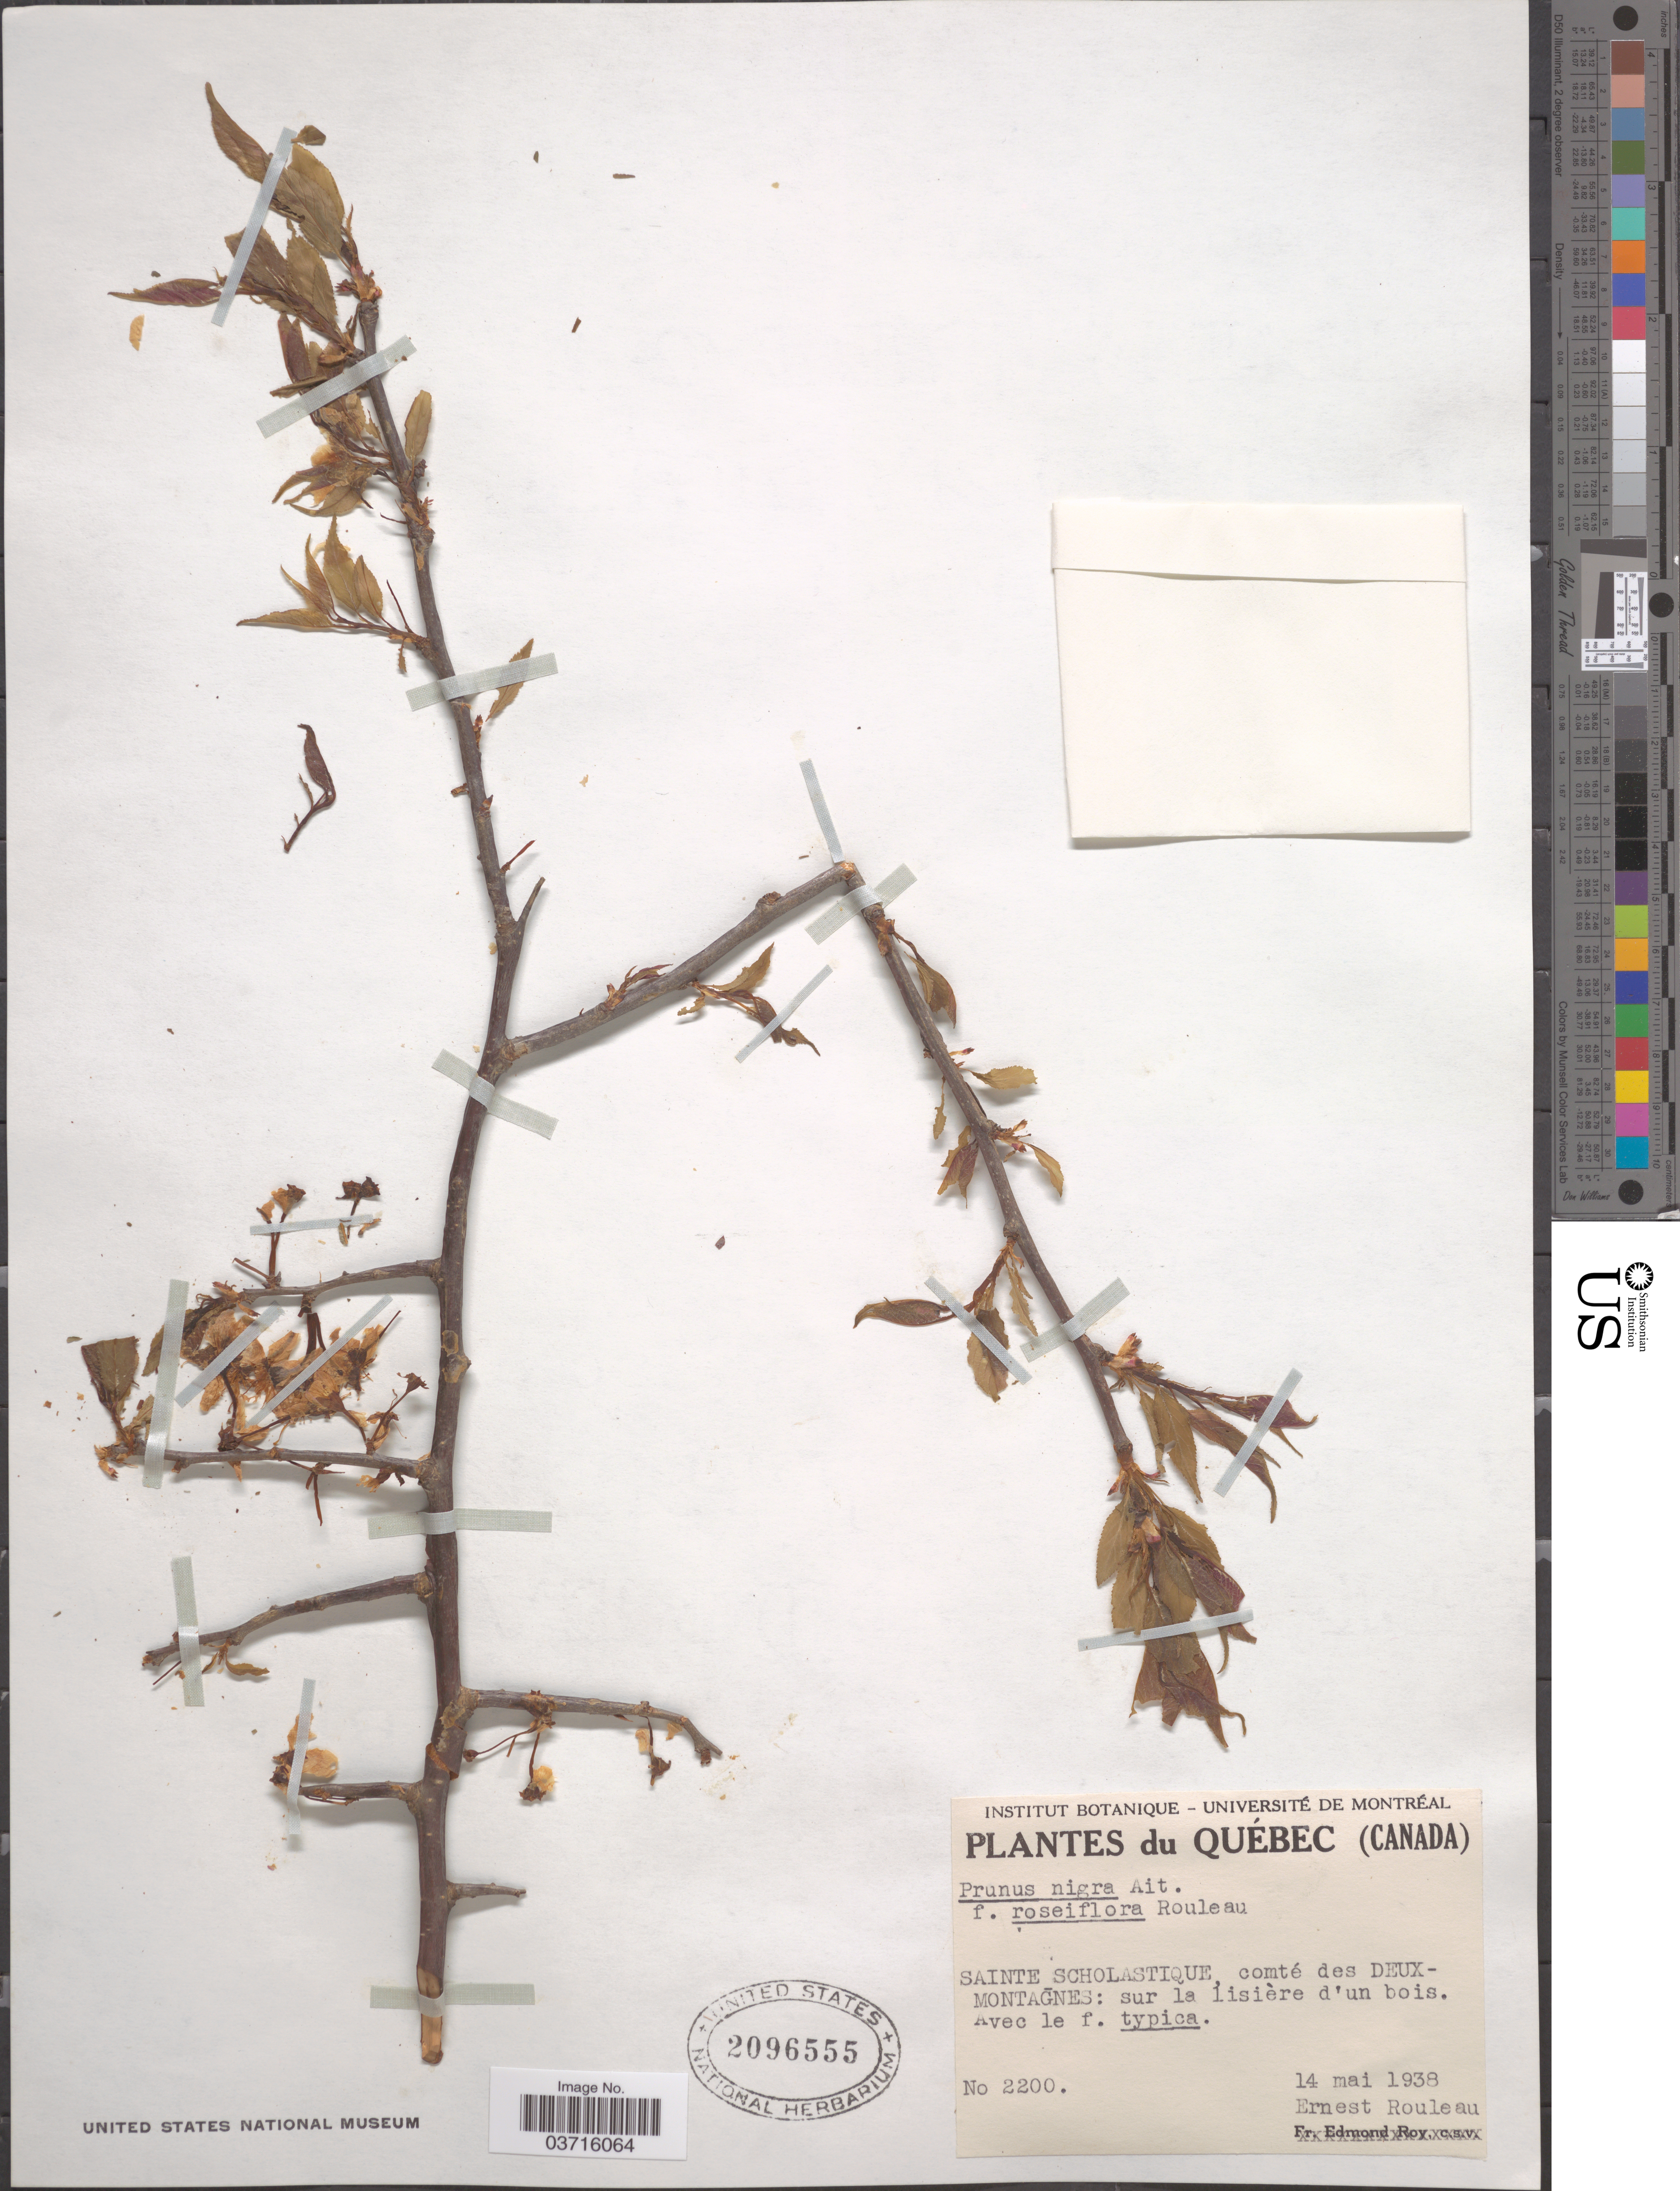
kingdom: Plantae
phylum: Tracheophyta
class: Magnoliopsida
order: Rosales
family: Rosaceae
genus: Prunus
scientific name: Prunus nigra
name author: Wight & Hedrick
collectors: J. Rouleau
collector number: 2200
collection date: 1938-05-14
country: Canada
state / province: Quebec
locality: Sainte Scholastique, comté des Deux-Montagnes.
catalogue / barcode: US 2096555